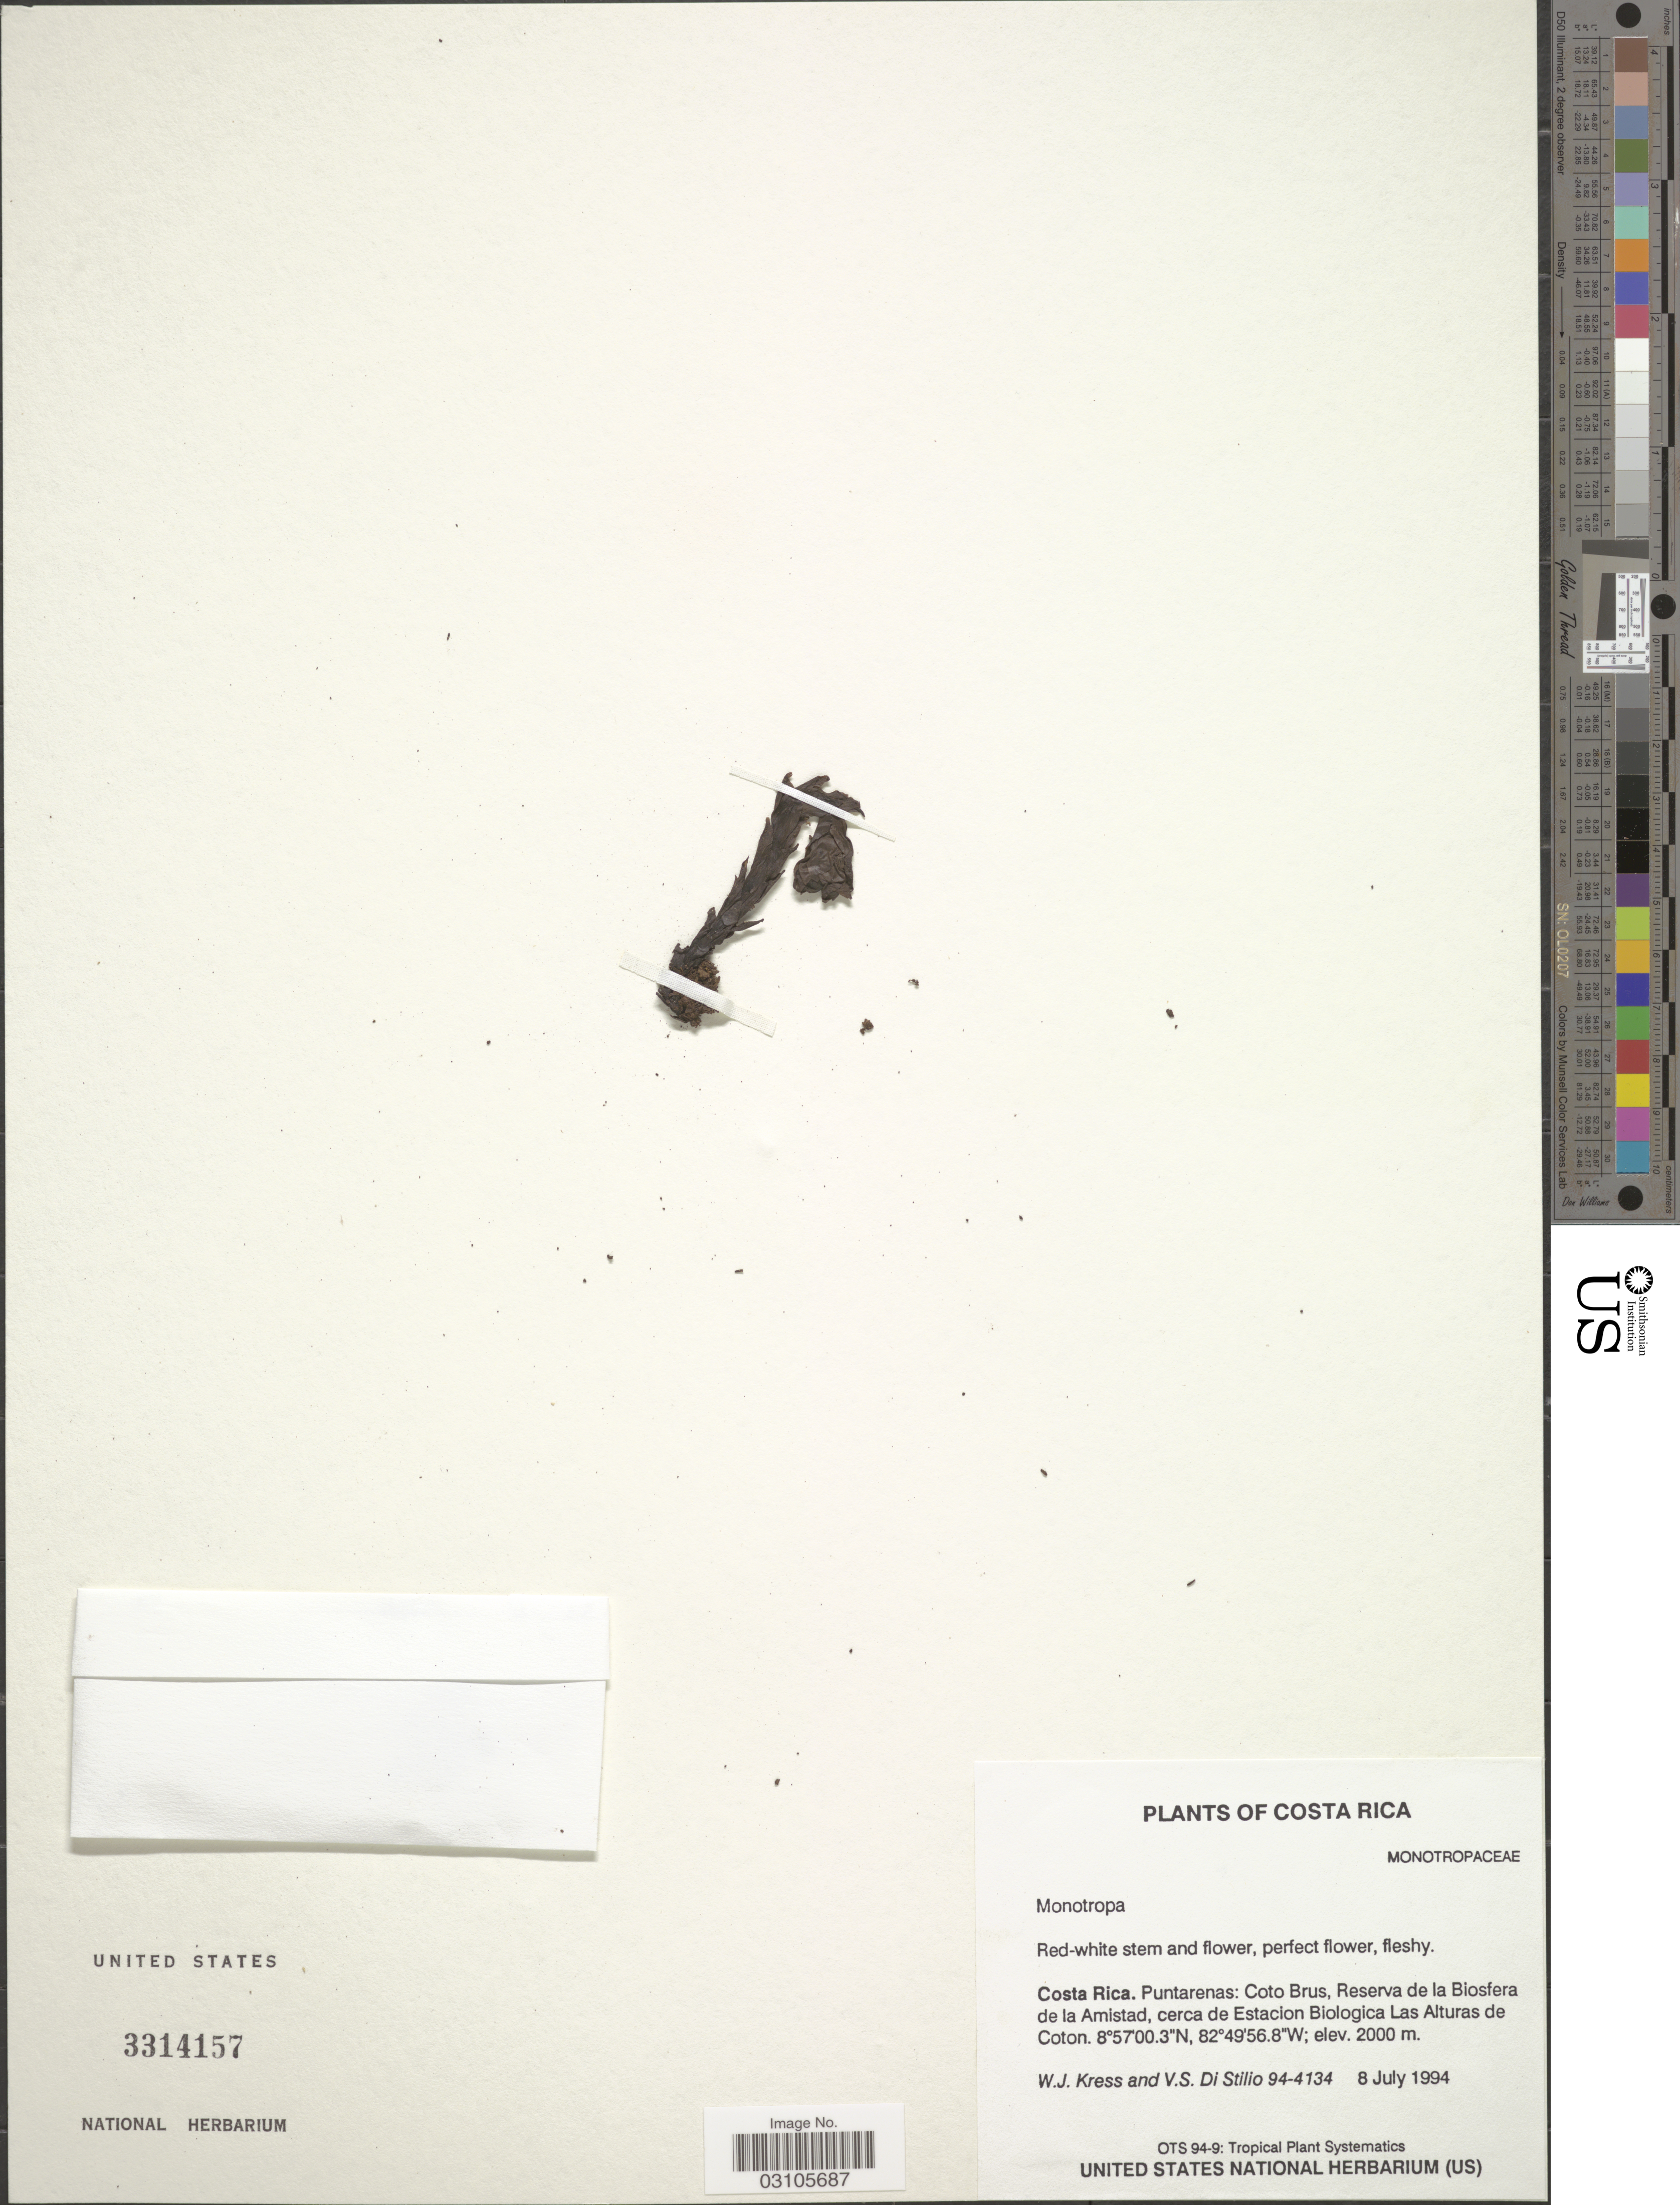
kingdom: Plantae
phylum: Tracheophyta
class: Magnoliopsida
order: Ericales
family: Ericaceae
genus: Monotropa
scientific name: Monotropa sp.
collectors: W. J. Kress & V. Di Stilio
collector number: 94-4134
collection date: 1994-07-08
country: Costa Rica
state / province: Puntarenas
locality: Coto Brus, Reserva de la Biosfera de la Amistad, cerca de Estacion Biologica Las Alturas de Coton.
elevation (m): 2000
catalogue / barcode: US 3314157